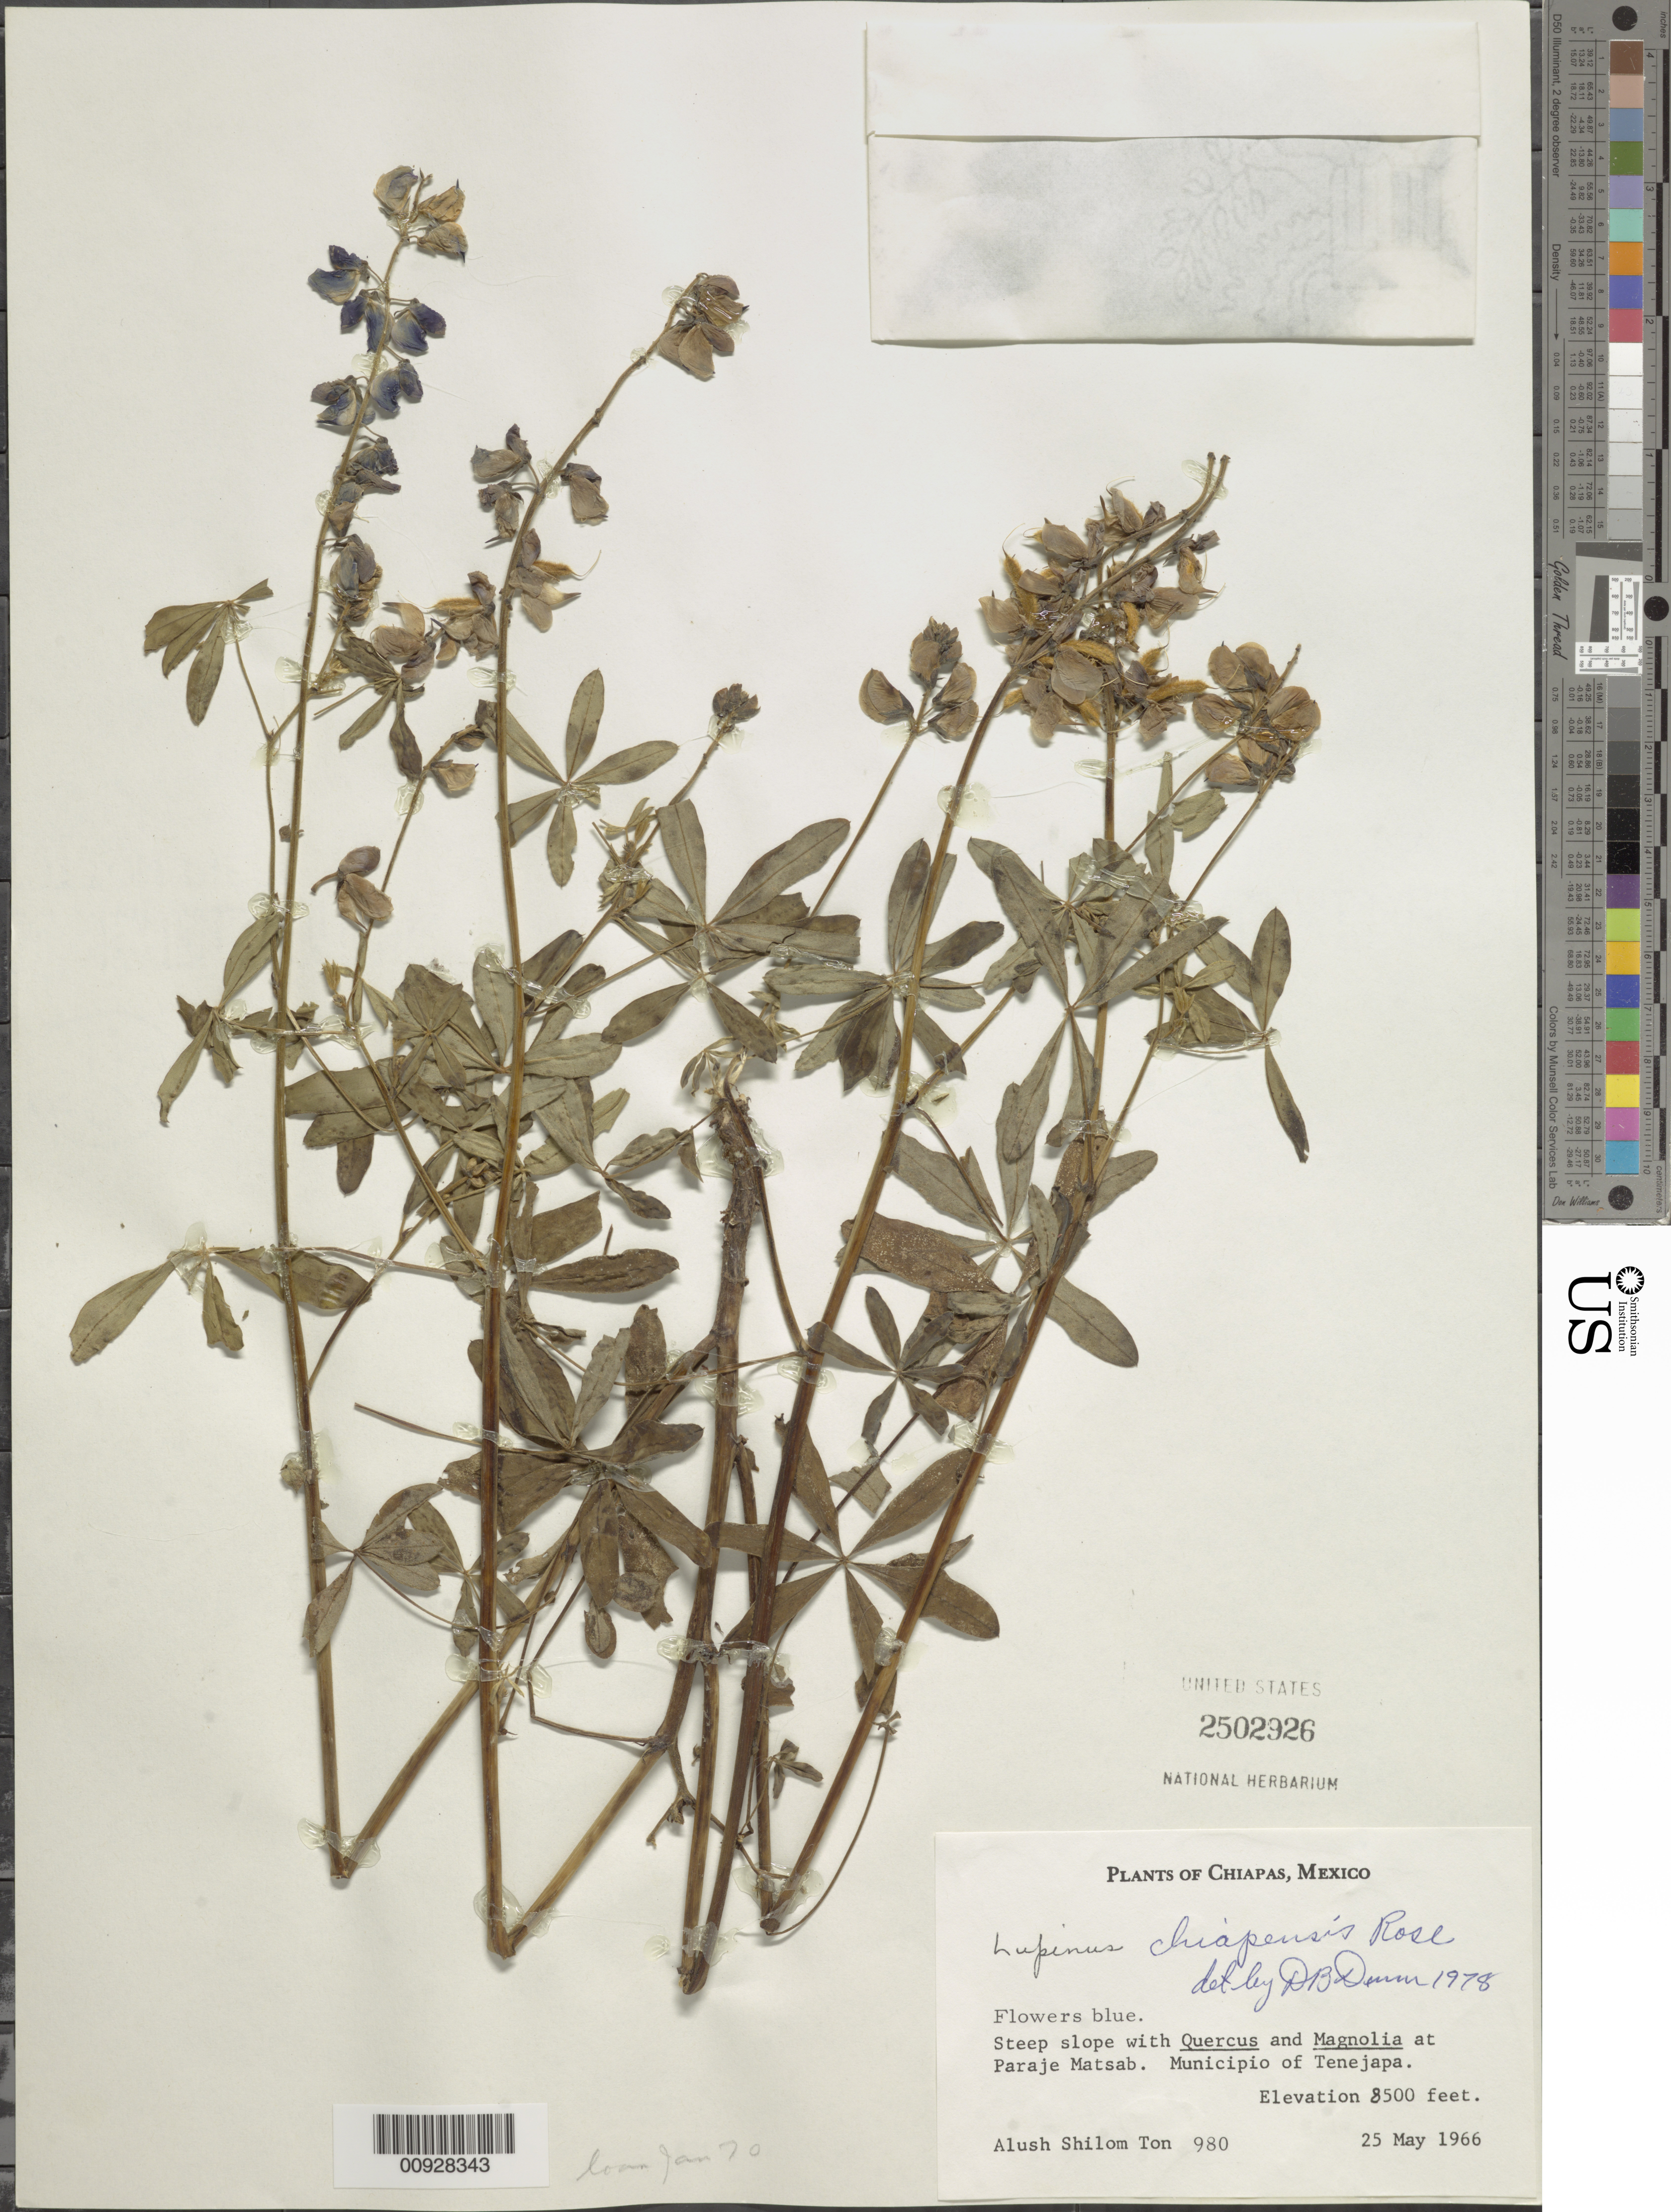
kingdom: Plantae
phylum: Tracheophyta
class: Magnoliopsida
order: Fabales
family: Fabaceae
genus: Lupinus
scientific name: Lupinus chiapensis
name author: Rose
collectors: A. Shilom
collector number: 980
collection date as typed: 25 May 1966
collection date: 1966-05-25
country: Mexico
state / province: Chiapas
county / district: Tenejapa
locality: At Paraje Matsab. Municipio of Tenejapa, Chiapas.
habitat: Steep slope with Quercus and Magnolia.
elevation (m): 2591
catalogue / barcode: US 2502926